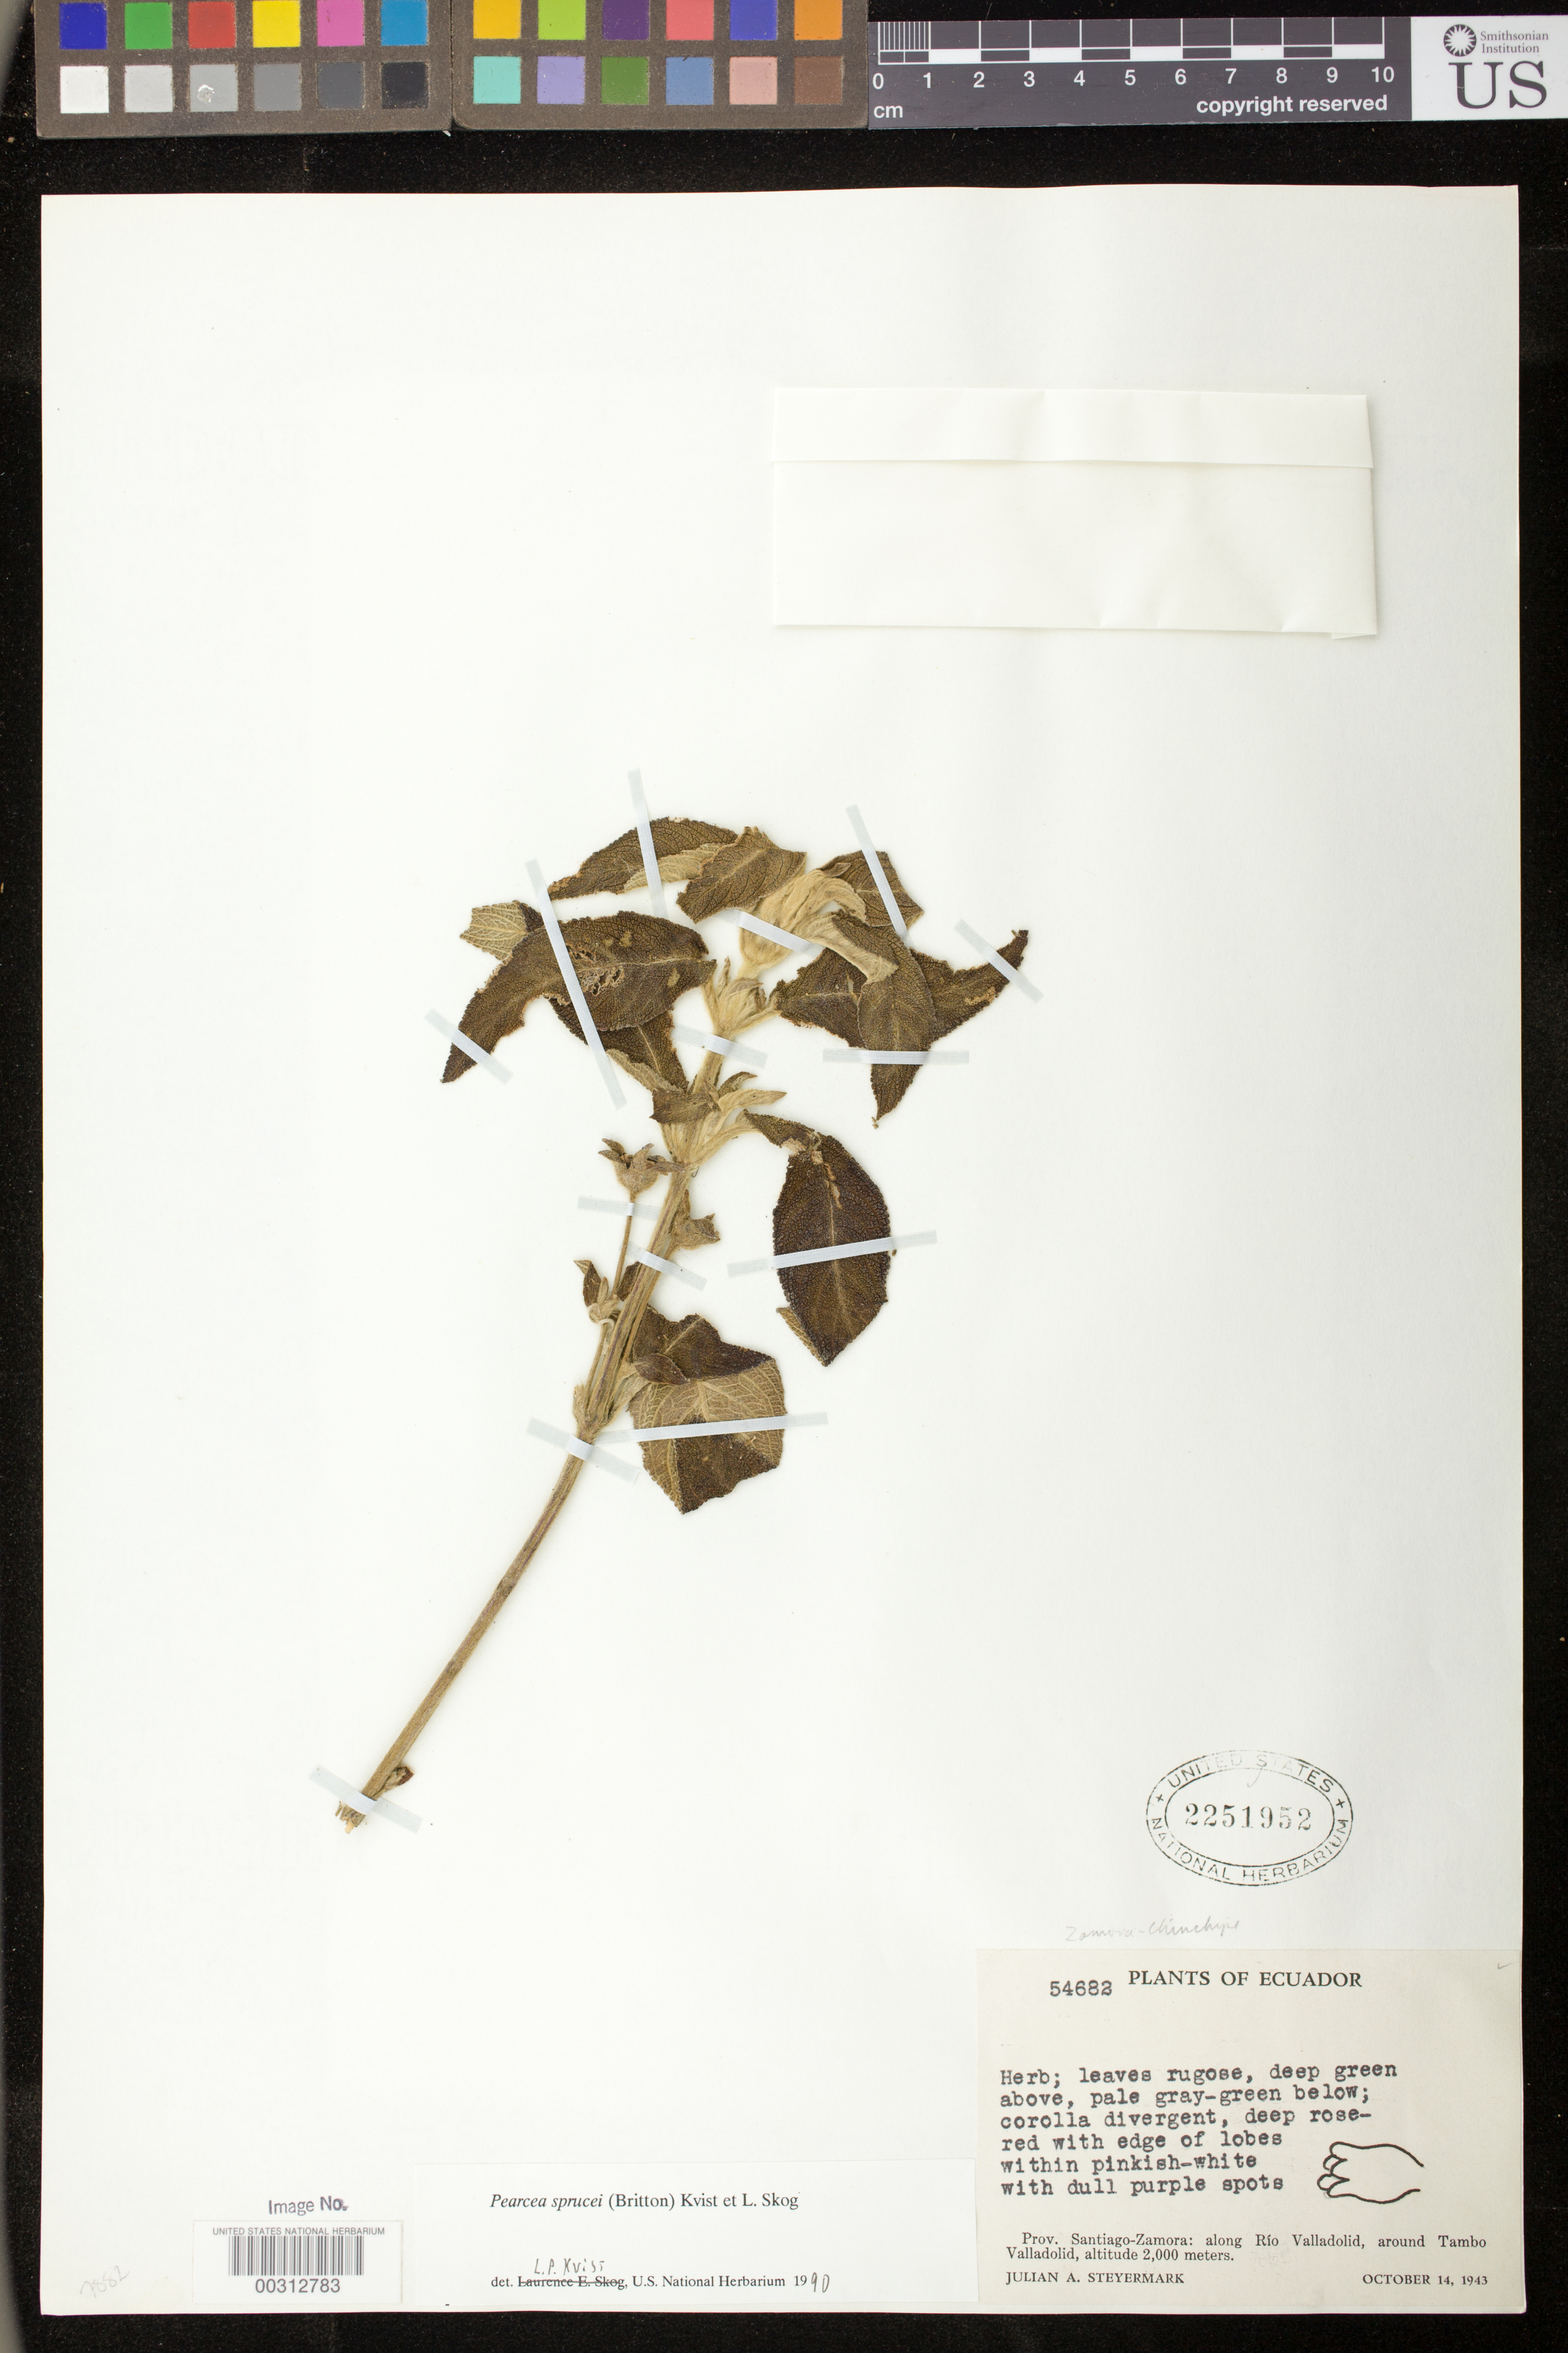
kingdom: Plantae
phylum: Tracheophyta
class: Magnoliopsida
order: Lamiales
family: Gesneriaceae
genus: Pearcea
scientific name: Pearcea sprucei var. sprucei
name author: (Britton ex Rusby) L.P. Kvist & L.E. Skog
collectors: J. Steyermark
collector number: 54682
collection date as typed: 14 Oct 1943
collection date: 1943-10-14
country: Ecuador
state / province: Zamora-Chinchipe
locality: Rio Valladolid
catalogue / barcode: US 2251952